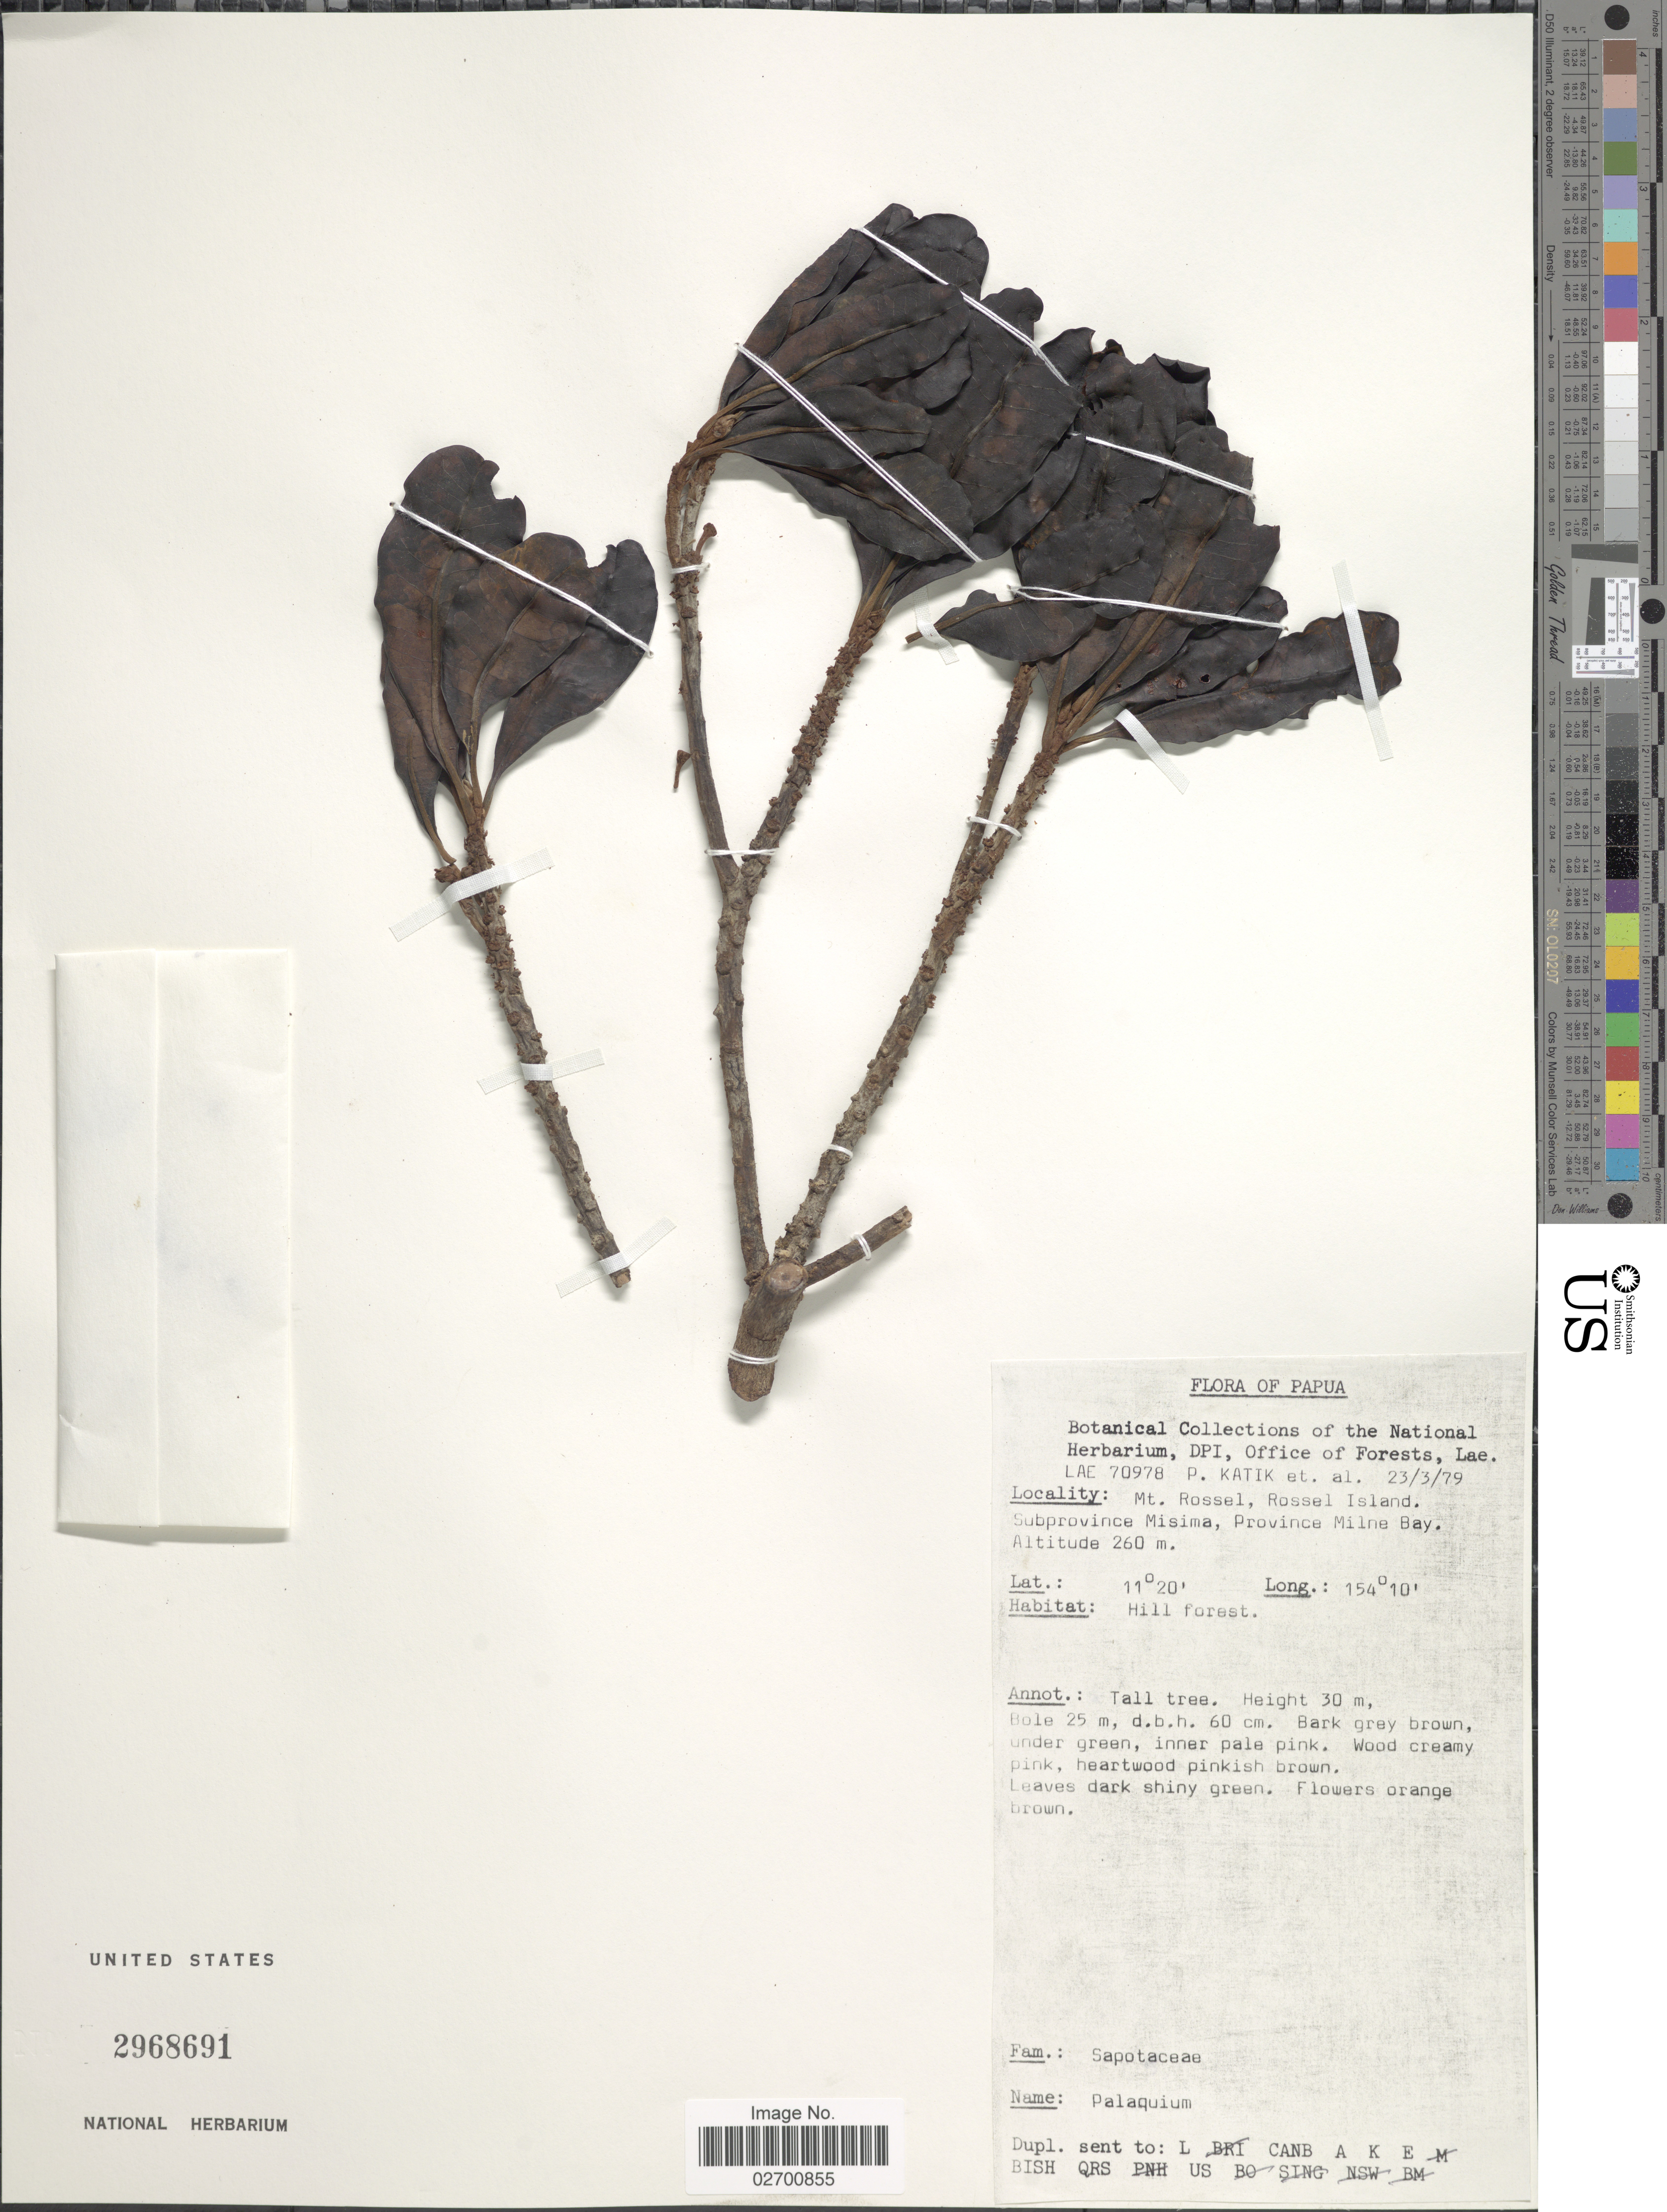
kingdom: Plantae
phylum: Tracheophyta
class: Magnoliopsida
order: Ericales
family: Sapotaceae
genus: Palaquium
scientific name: Palaquium sp.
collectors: P. Katik & et al.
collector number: LAE 70978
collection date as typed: Transcribed d/m/y: 23/3/79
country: Papua New Guinea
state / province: Milne Bay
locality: Papua. Mt. Rossel, Rossel Island. Subprovince Misima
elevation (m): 260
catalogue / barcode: US 2968691